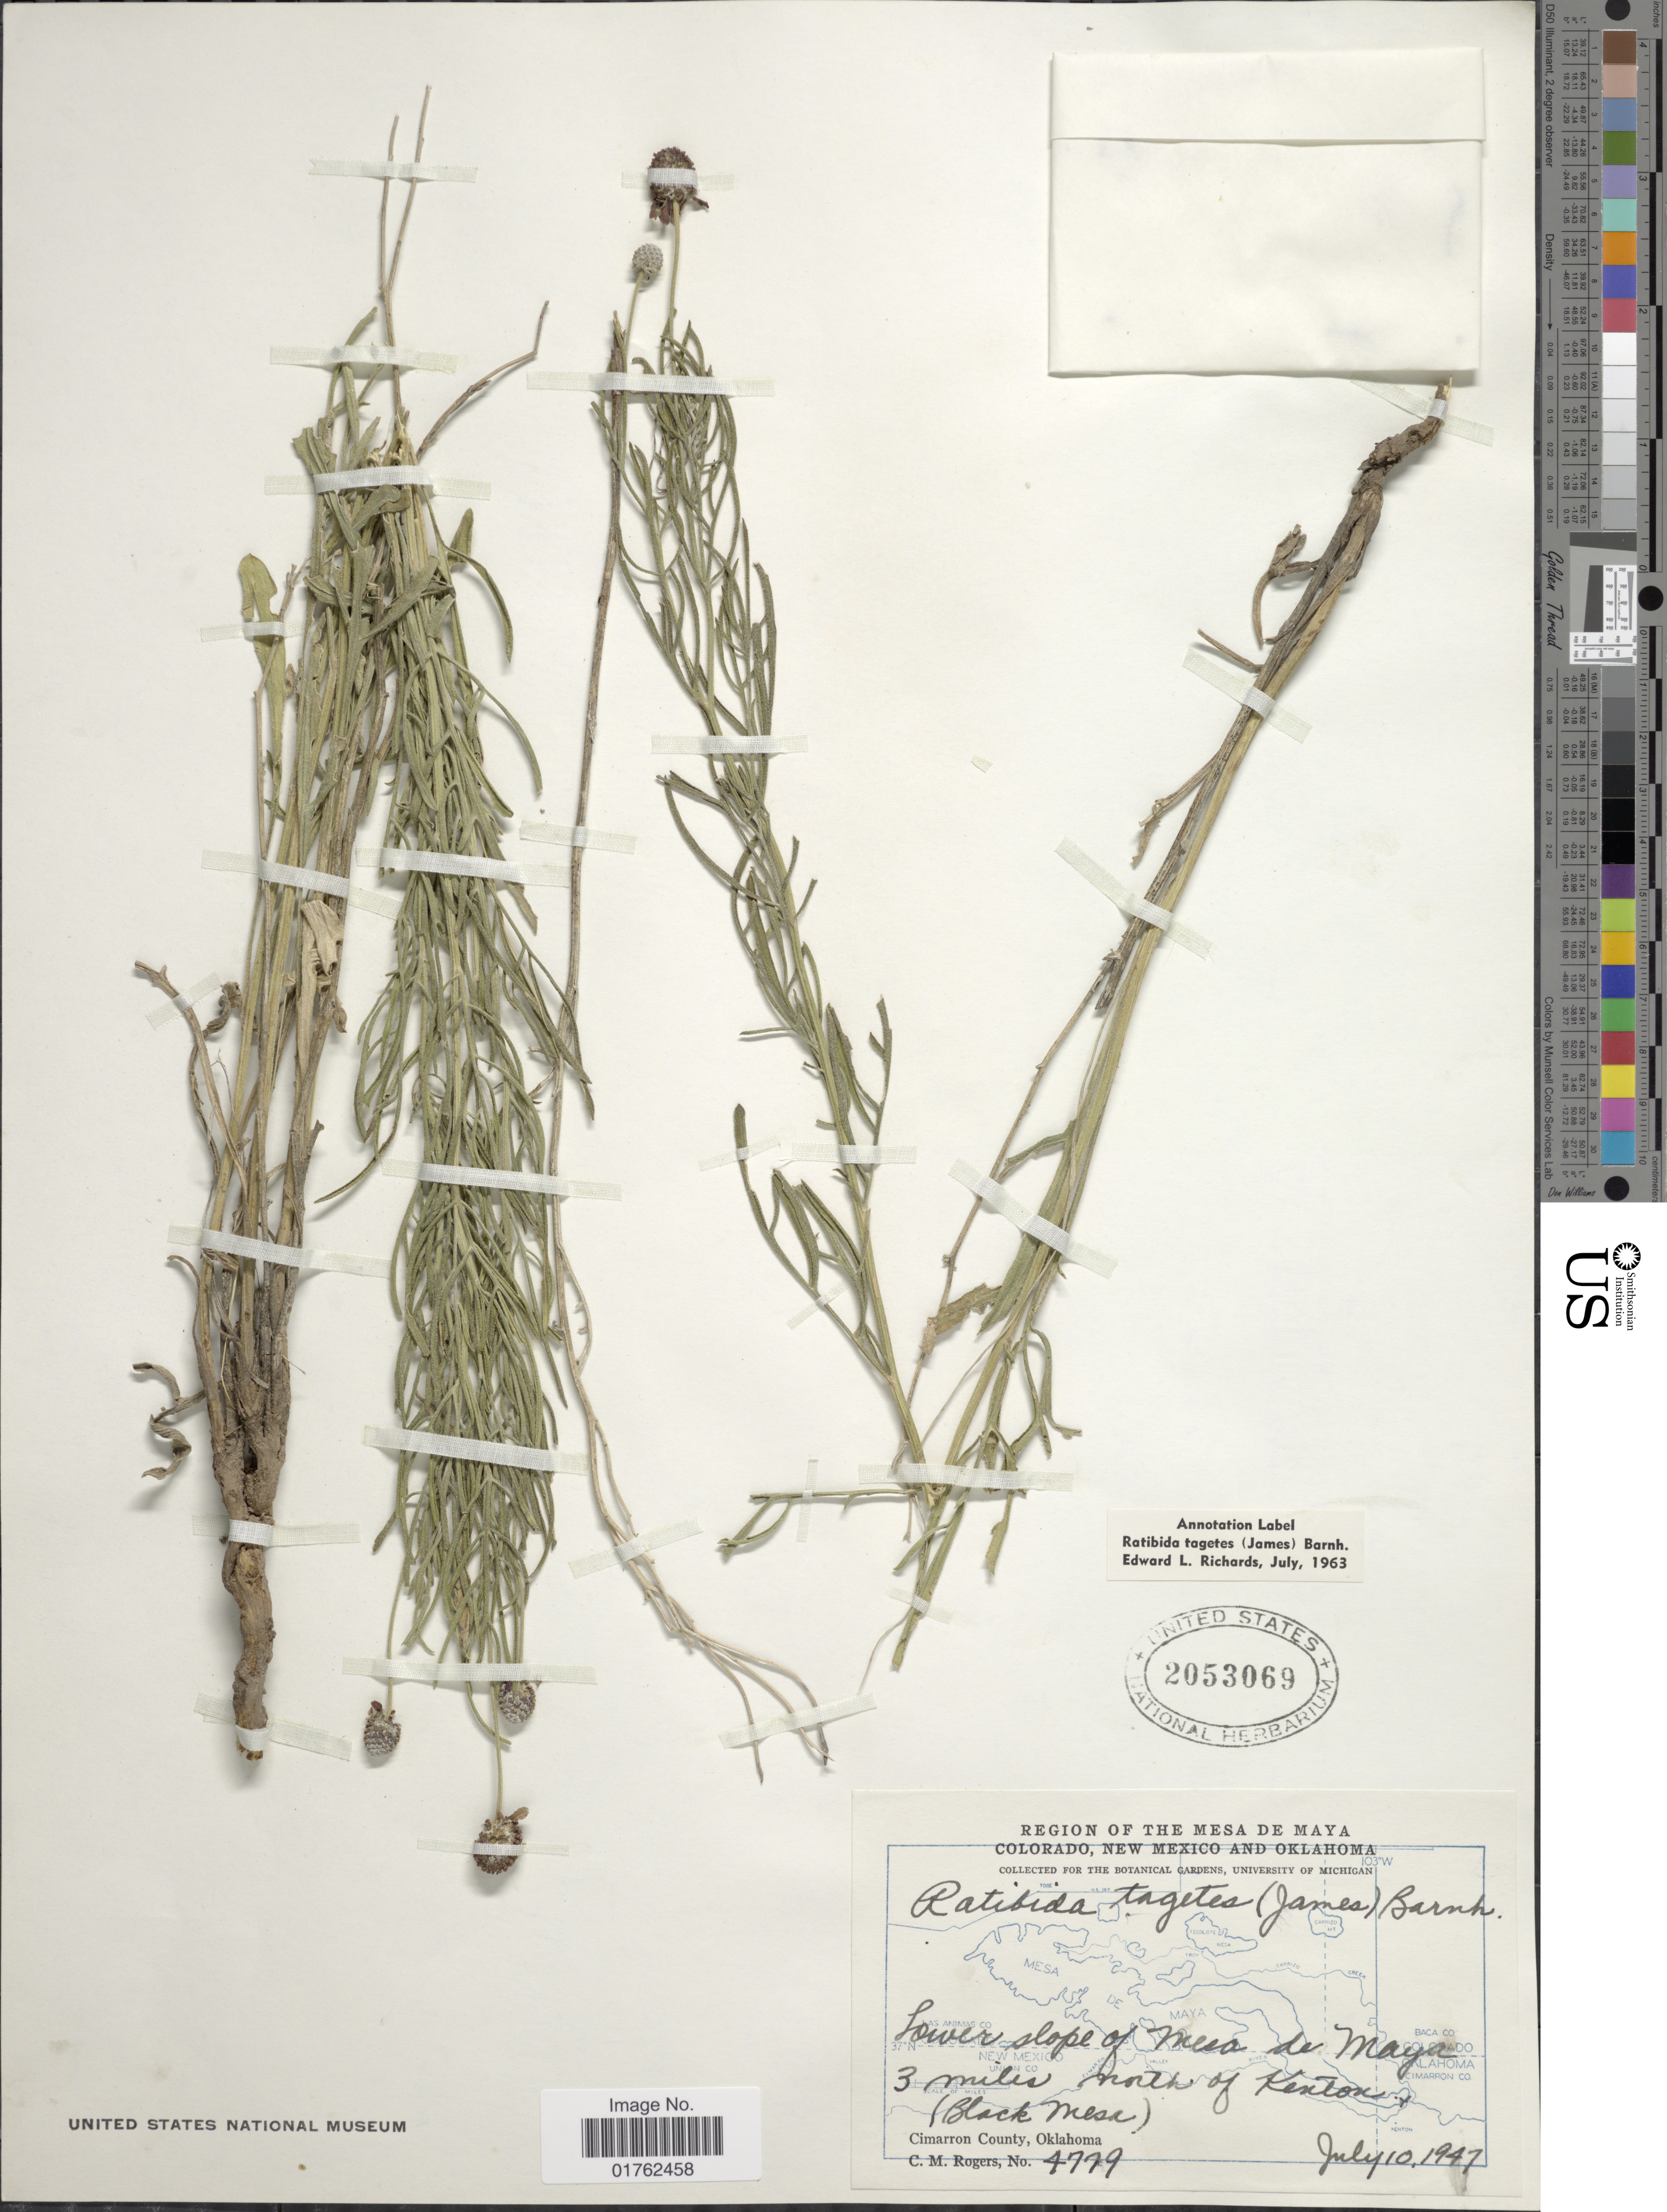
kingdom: Plantae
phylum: Tracheophyta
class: Magnoliopsida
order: Asterales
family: Asteraceae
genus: Ratibida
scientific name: Ratibida tagetes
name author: (James) Barnhart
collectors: C. M. Rogers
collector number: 4779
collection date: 1947-07-10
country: United States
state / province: Oklahoma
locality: Lower slope of Mesa de Maya 3 miles north of Kenton (Black Mesa) Cimarron County, Oklahoma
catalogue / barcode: US 2053069